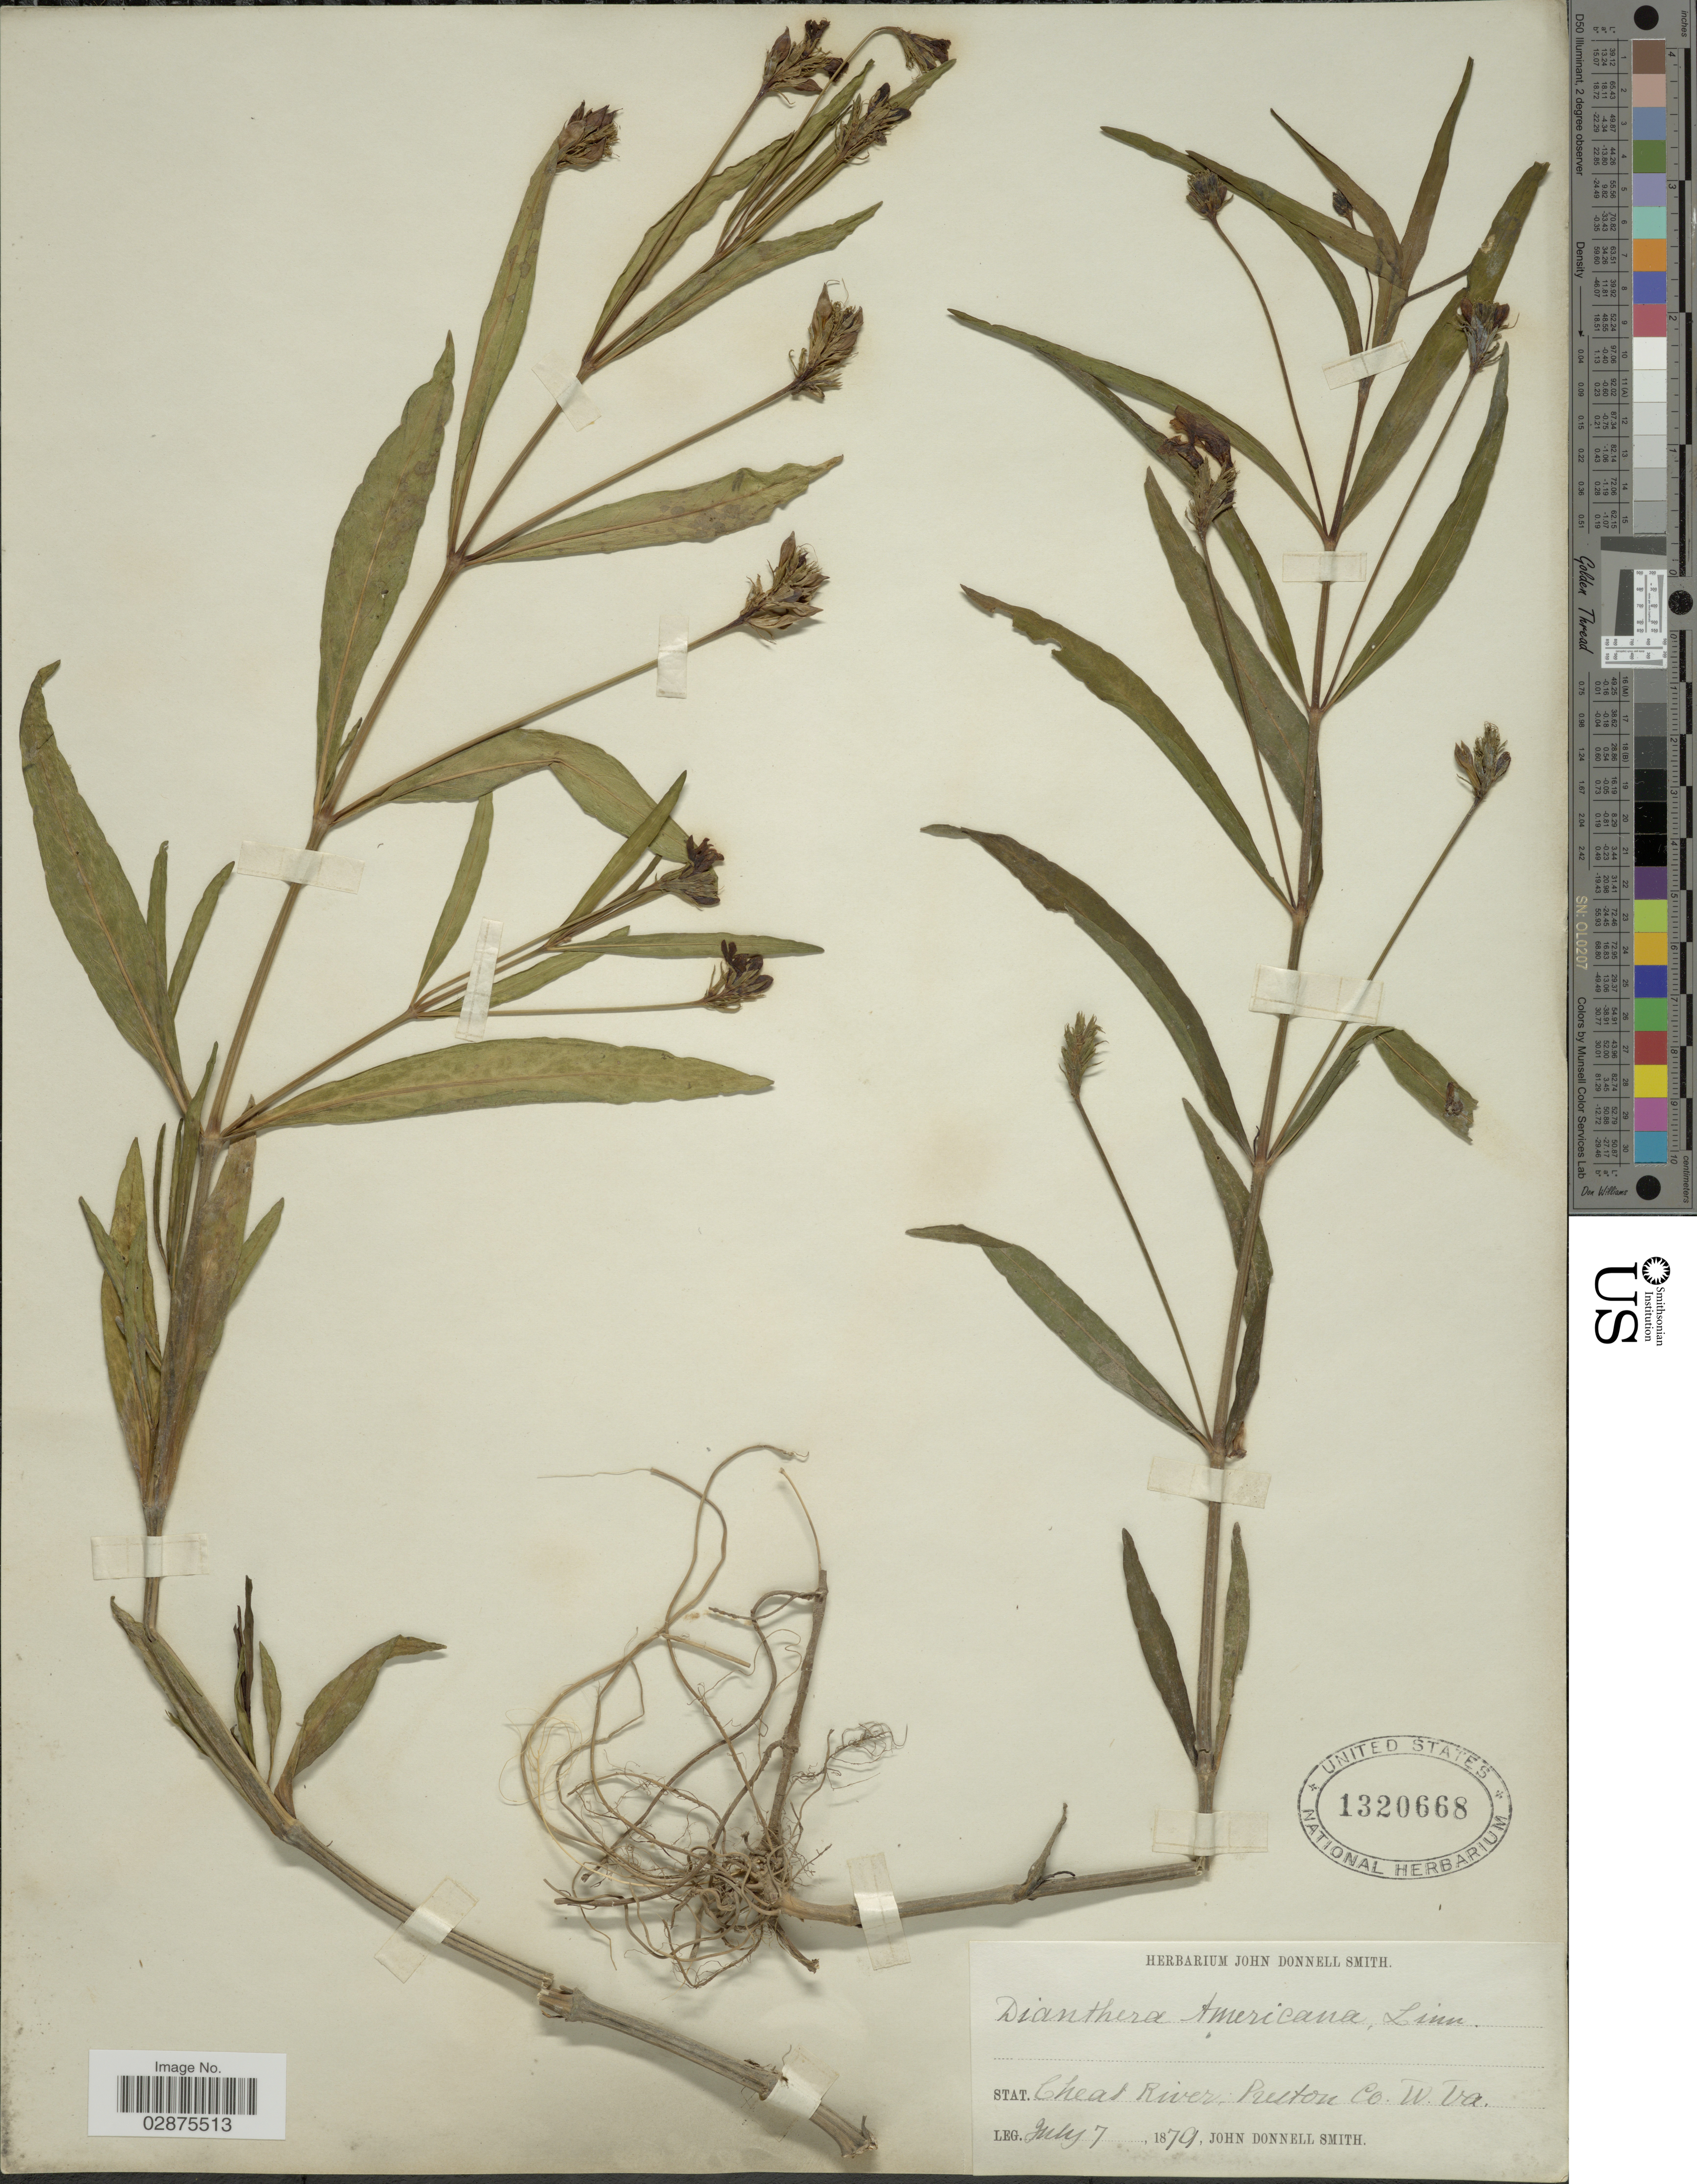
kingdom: Plantae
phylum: Tracheophyta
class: Magnoliopsida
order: Lamiales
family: Acanthaceae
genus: Justicia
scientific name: Justicia americana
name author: (L.) Vahl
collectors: J. Donnell Smith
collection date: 1879-07-07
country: United States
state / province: West Virginia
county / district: Preston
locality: Stat. Cheat River, Preston Co. W. Va.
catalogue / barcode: US 1320668